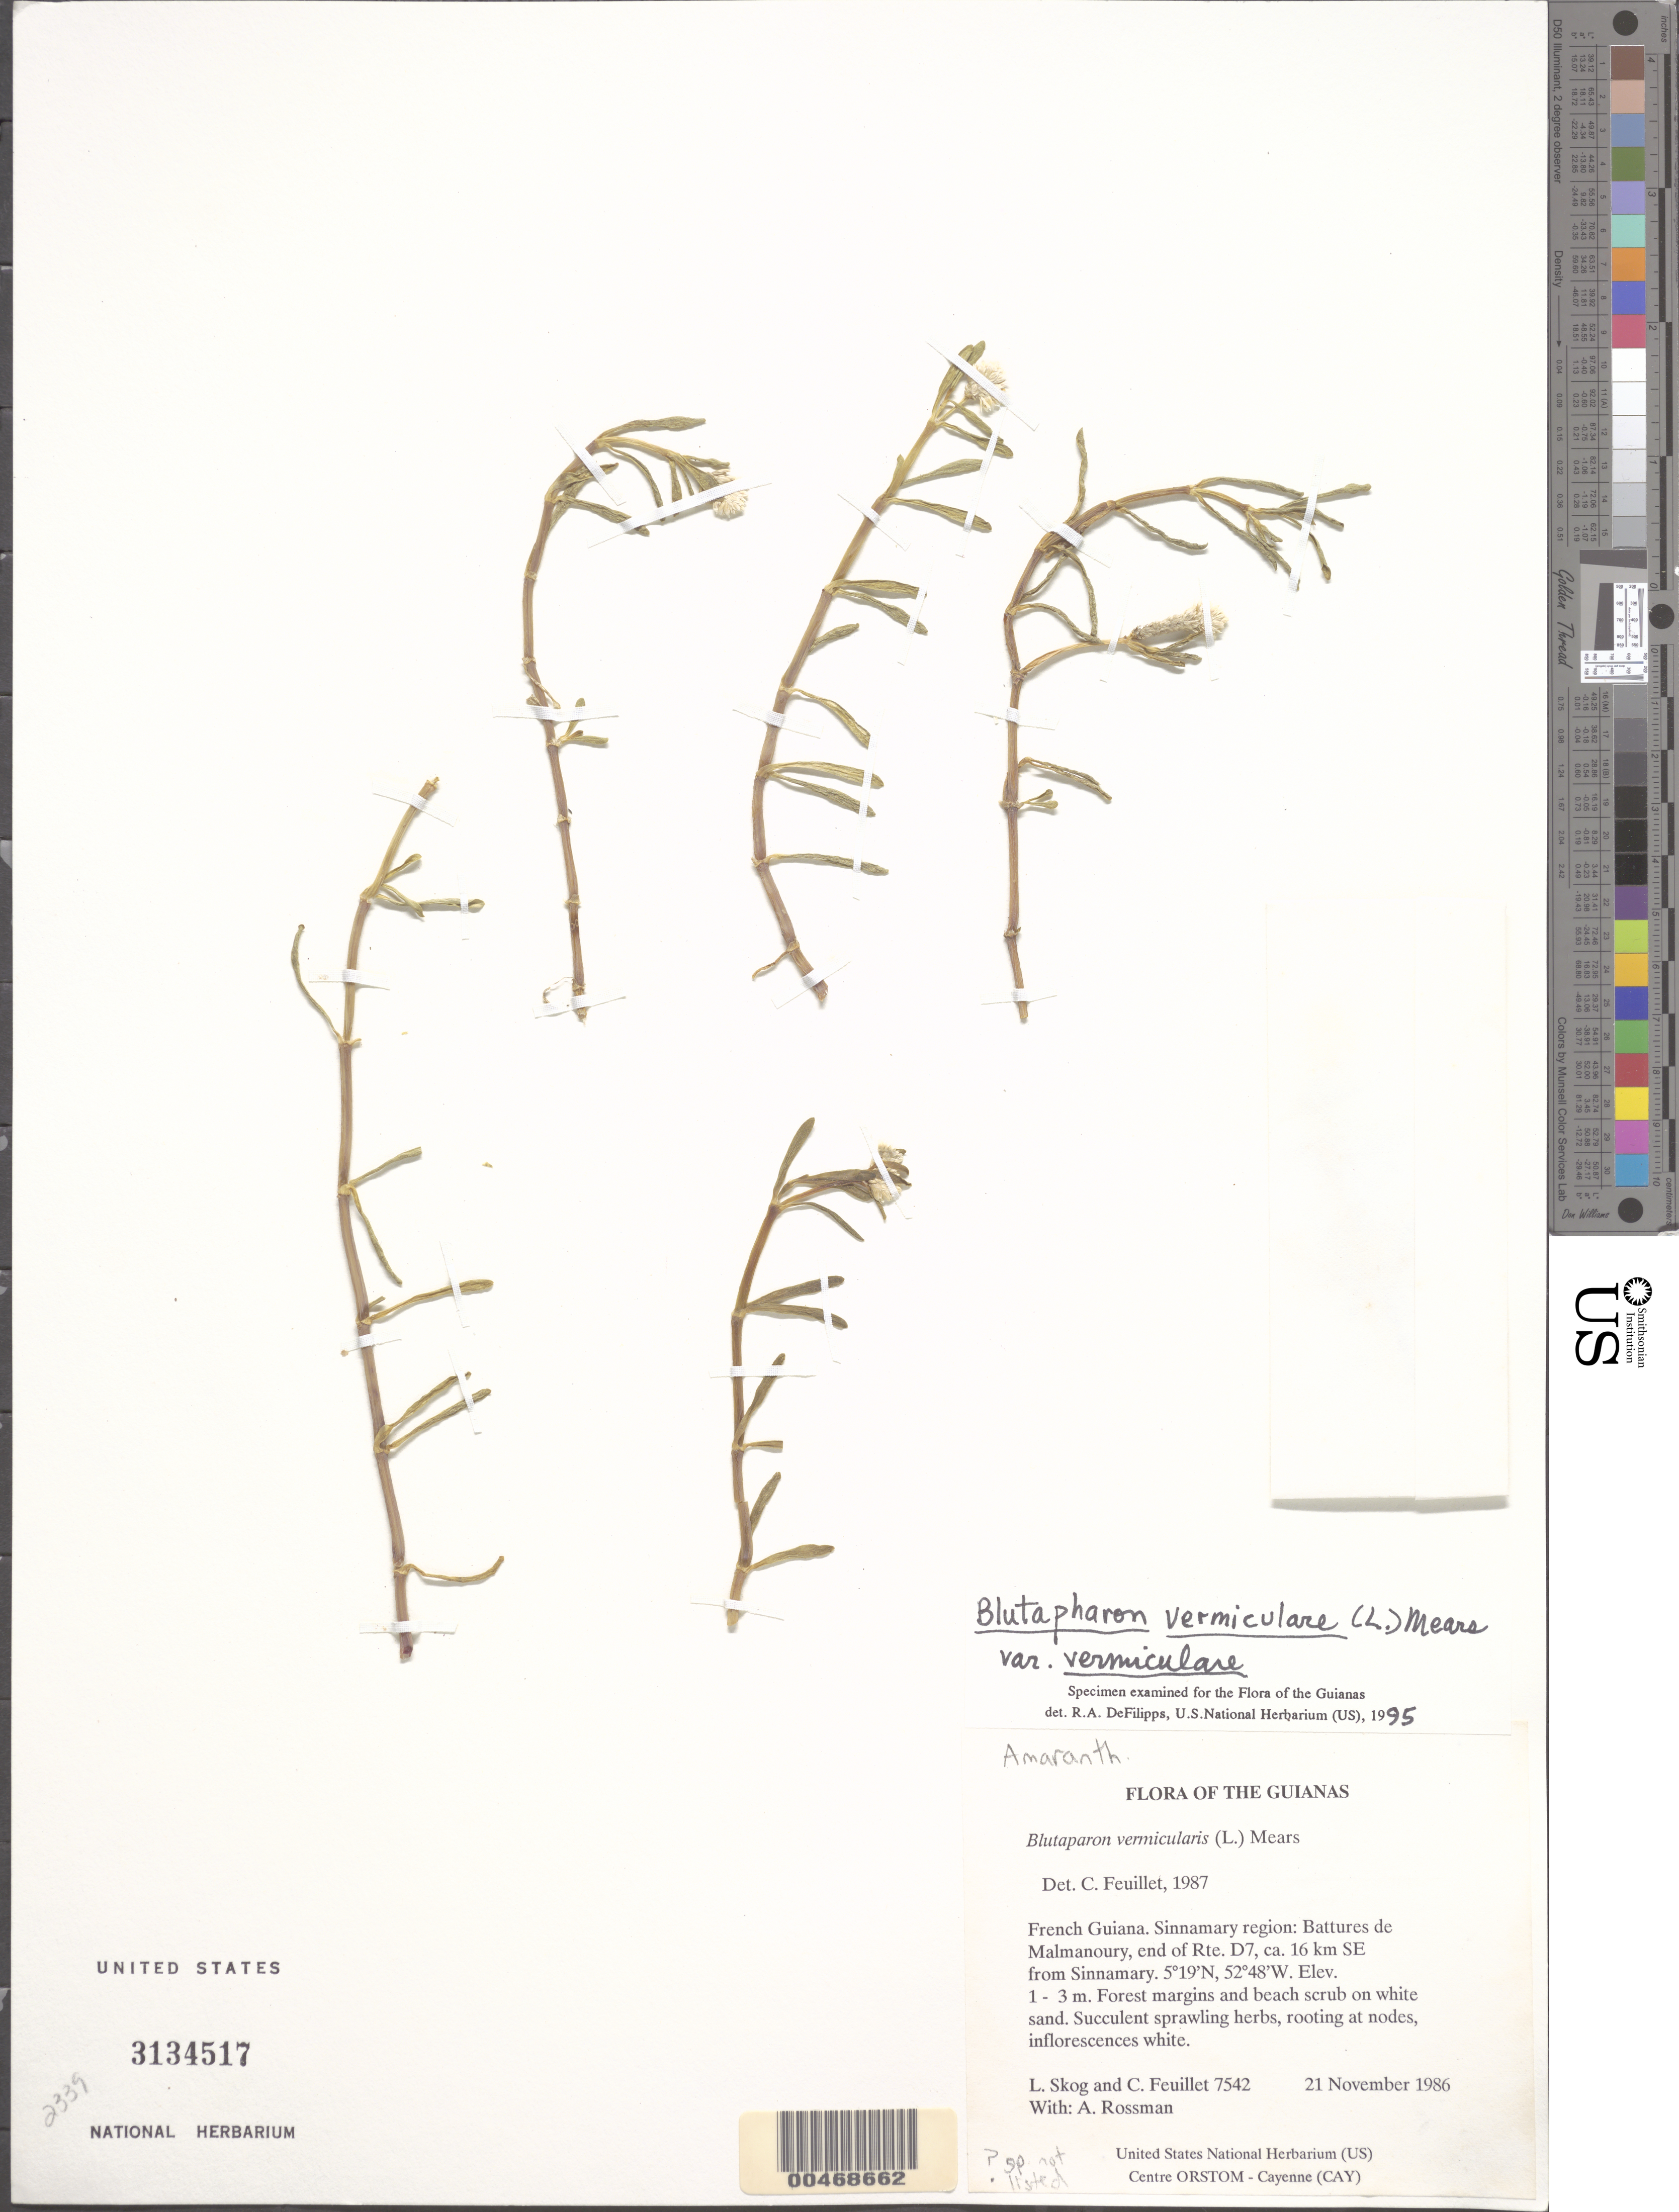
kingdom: Plantae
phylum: Tracheophyta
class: Magnoliopsida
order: Caryophyllales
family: Amaranthaceae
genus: Gomphrena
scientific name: Gomphrena vermicularis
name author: L.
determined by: Strong, Mark T., (BOT), Smithsonian Institution - National Museum of Natural History (UNITED STATES)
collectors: L. E. Skog, C. Feuillet & A. Rossman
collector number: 7542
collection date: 1986-11-21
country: French Guiana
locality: The Guianas. Sinnamary region: Battures de Malmanoury, end of Rte. D7, ca. 16 km SE from Sinnamary.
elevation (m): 1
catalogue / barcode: US 3134517